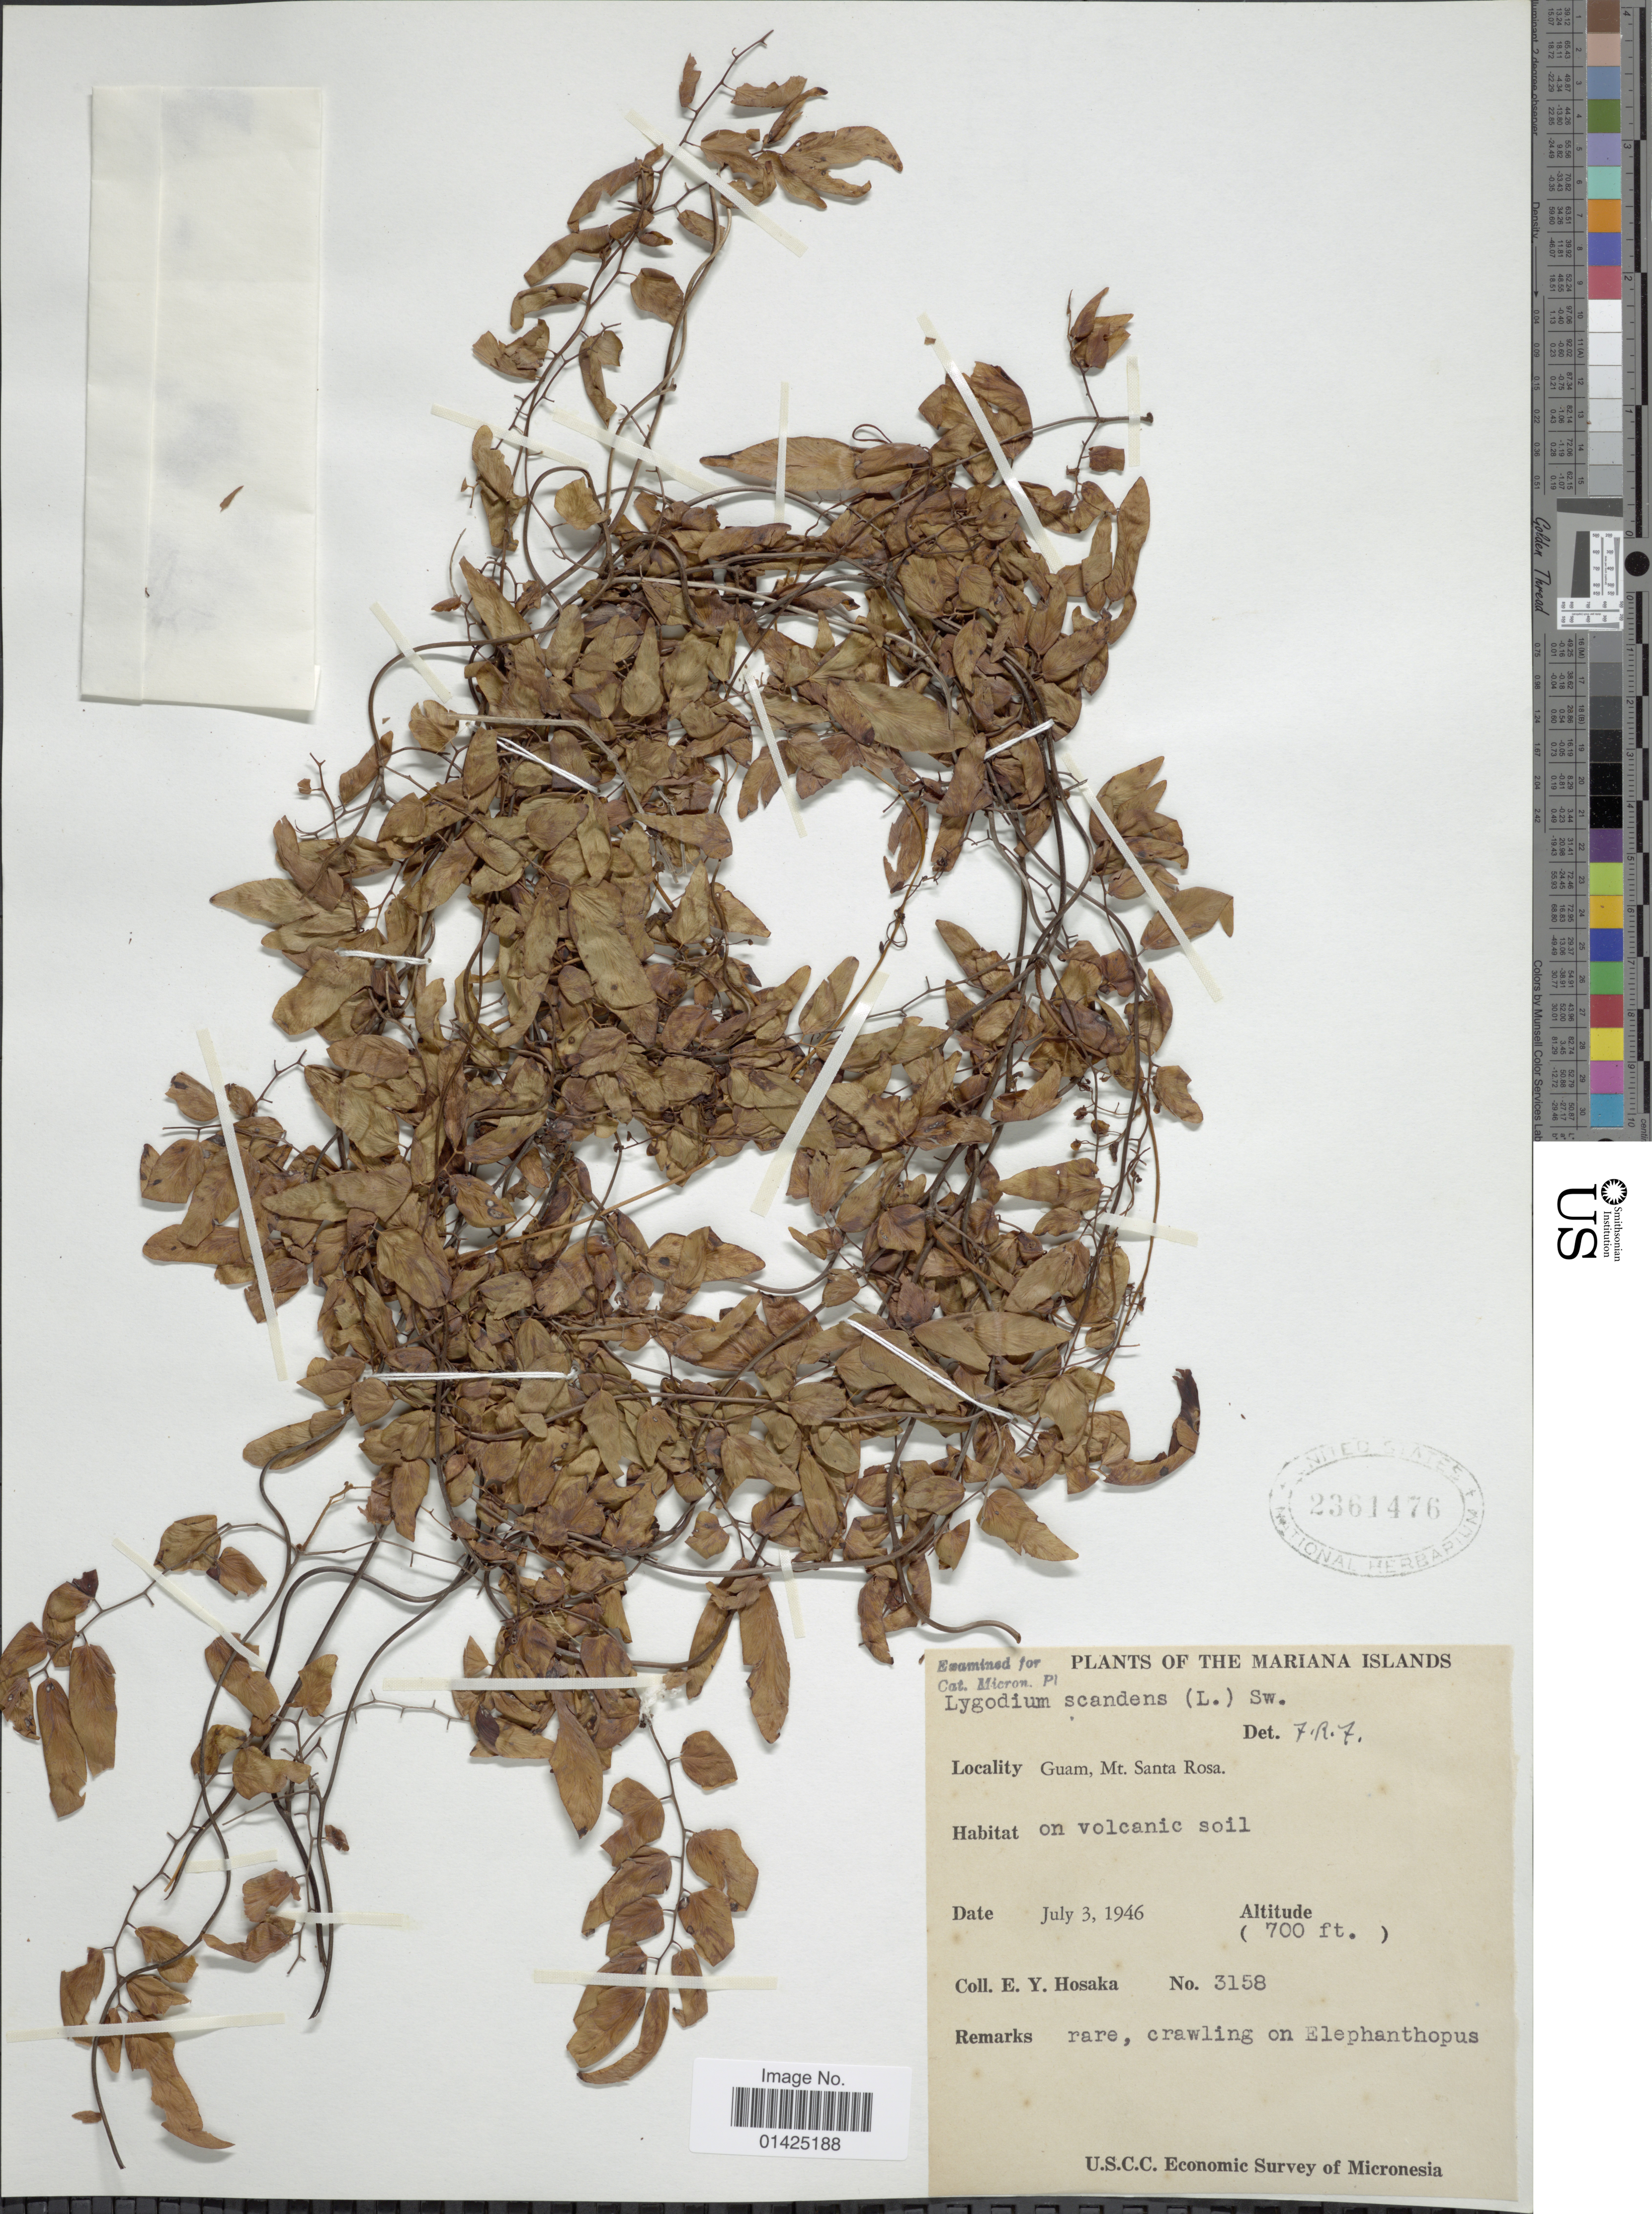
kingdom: Plantae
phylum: Tracheophyta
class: Polypodiopsida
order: Schizaeales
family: Lygodiaceae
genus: Lygodium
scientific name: Lygodium microphyllum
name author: (Cav.) R. Br.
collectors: E. Y. Hosaka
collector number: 3158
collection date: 1946-07-03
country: Guam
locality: The Mariana Islands, Mt. Santa Rosa.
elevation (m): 213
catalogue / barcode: US 2361476